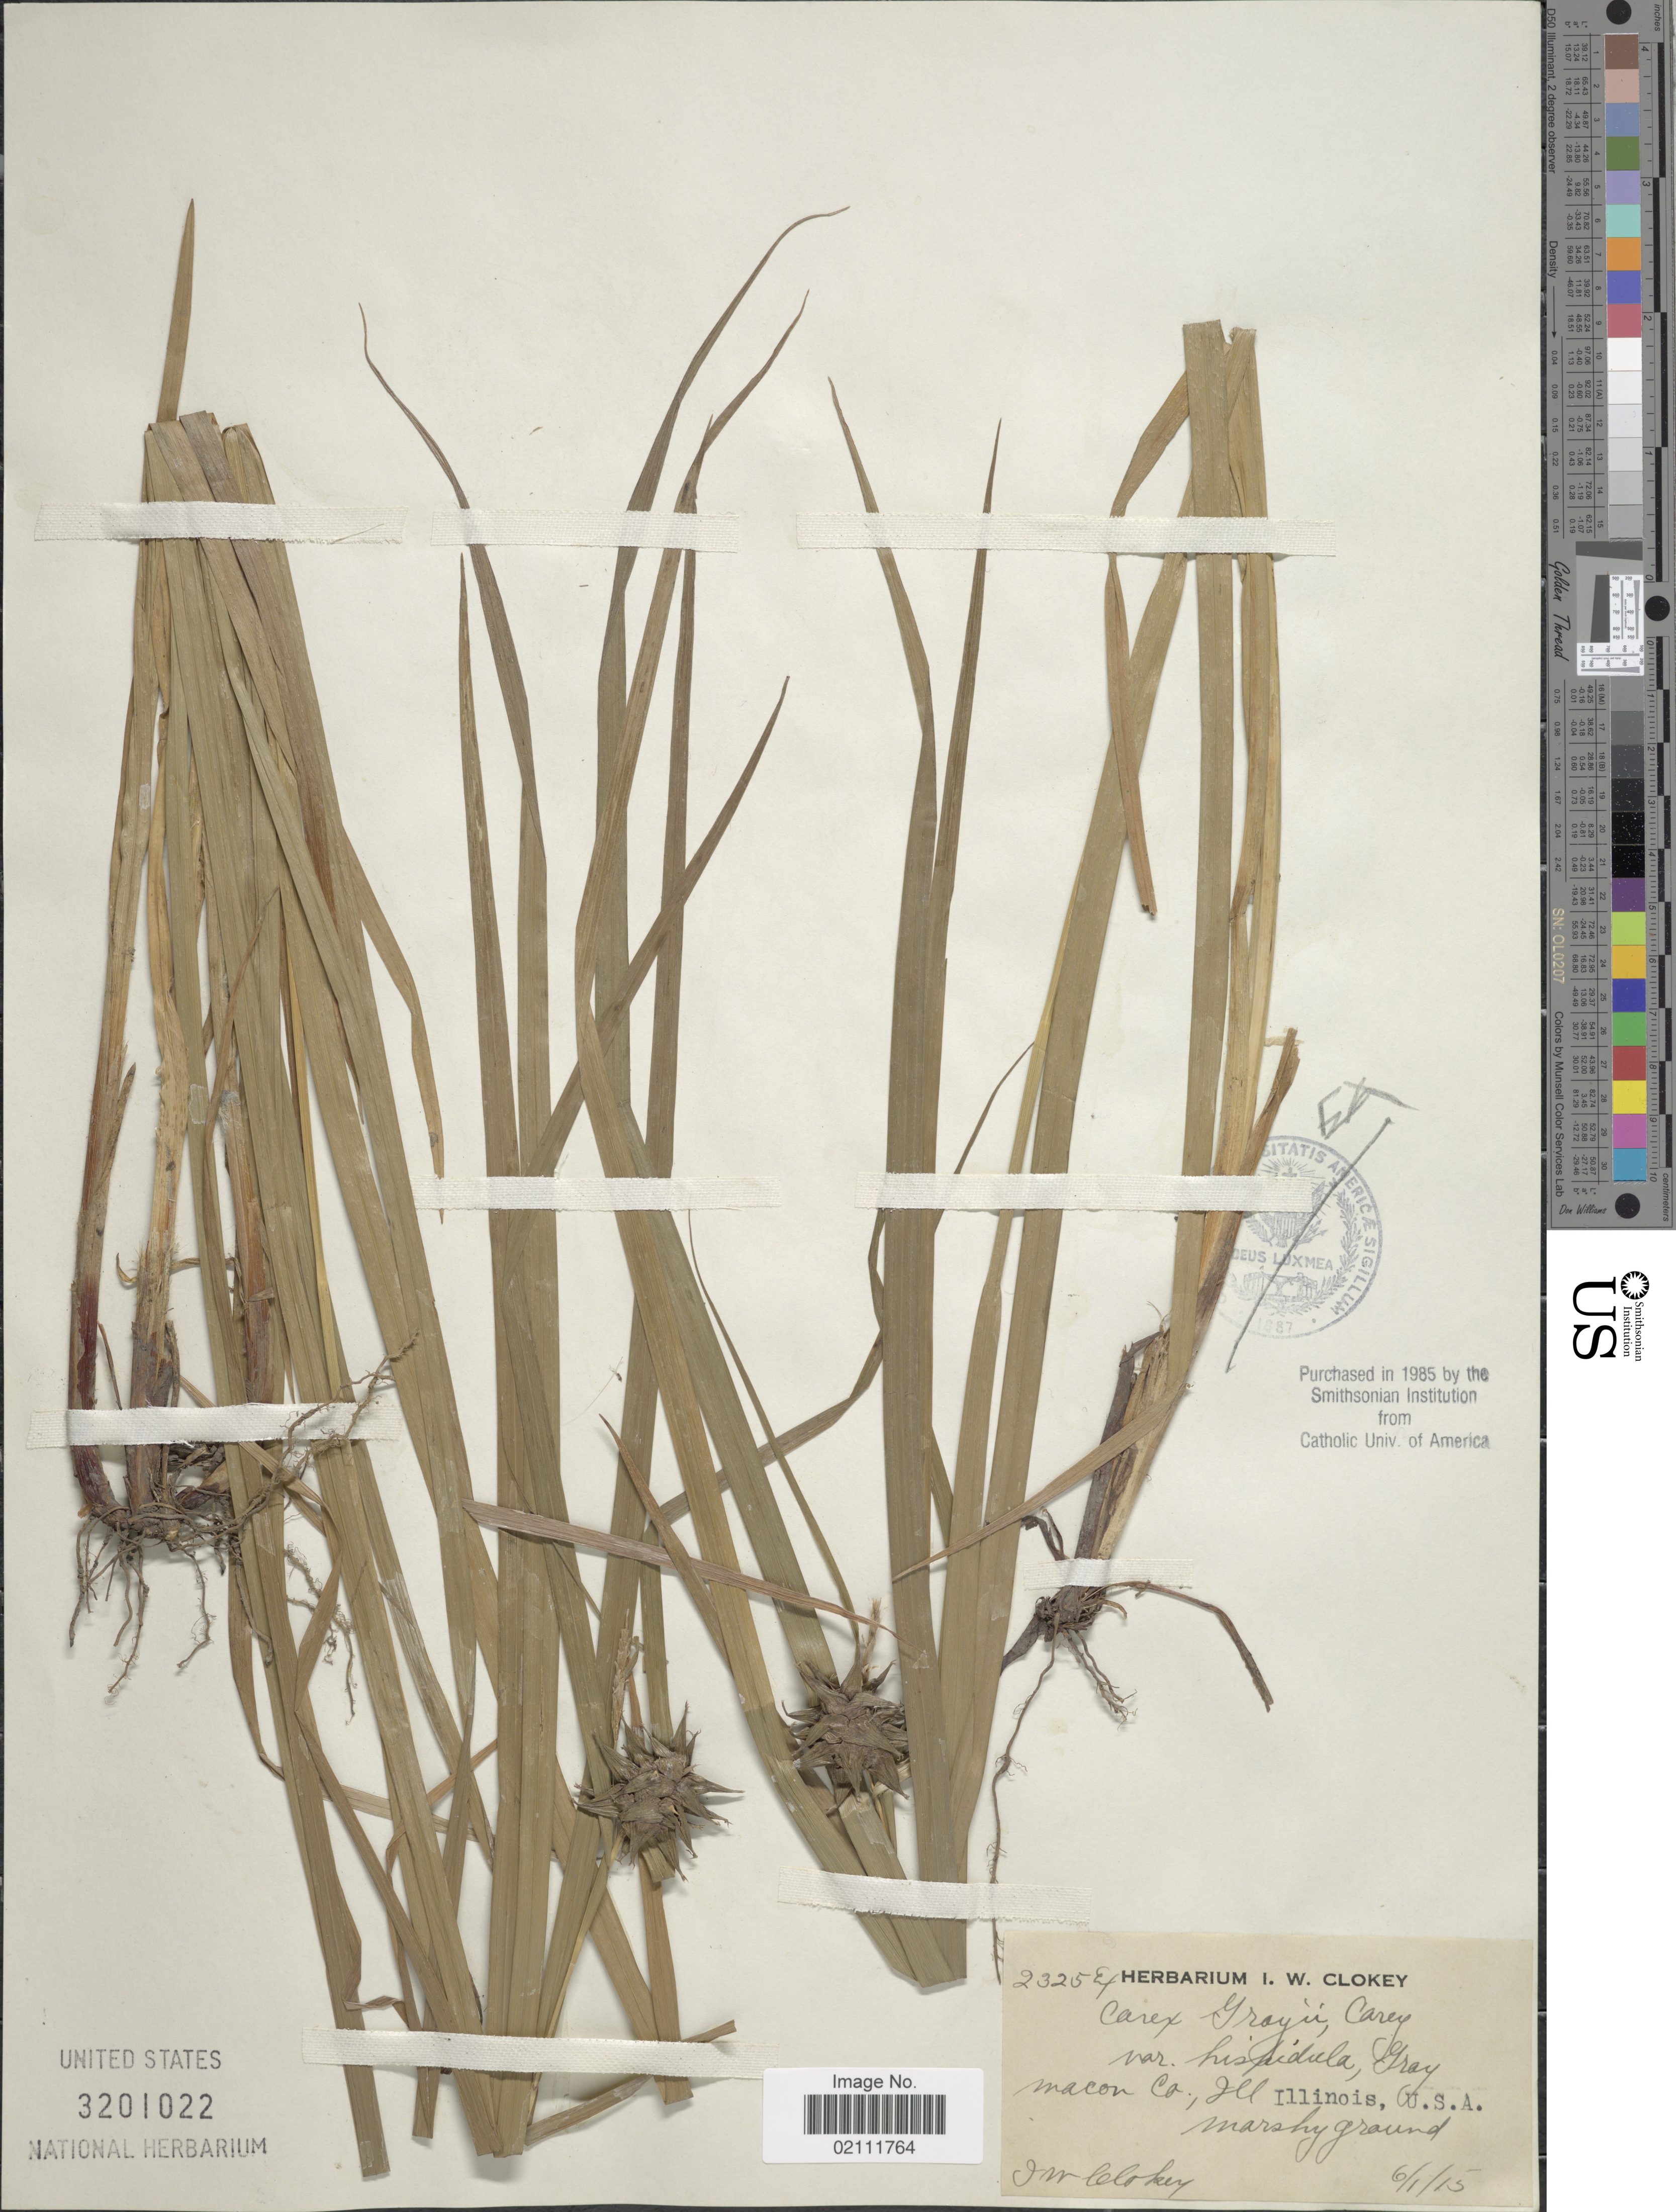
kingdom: Plantae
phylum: Tracheophyta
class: Liliopsida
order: Poales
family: Cyperaceae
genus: Carex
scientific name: Carex grayi var. hispidula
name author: A. Gray ex L.H. Bailey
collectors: I. W. Clokey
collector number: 2325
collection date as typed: Transcribed d/m/y: 1/6/15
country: United States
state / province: Illinois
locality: Macon Co., marshy ground.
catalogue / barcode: US 3201022